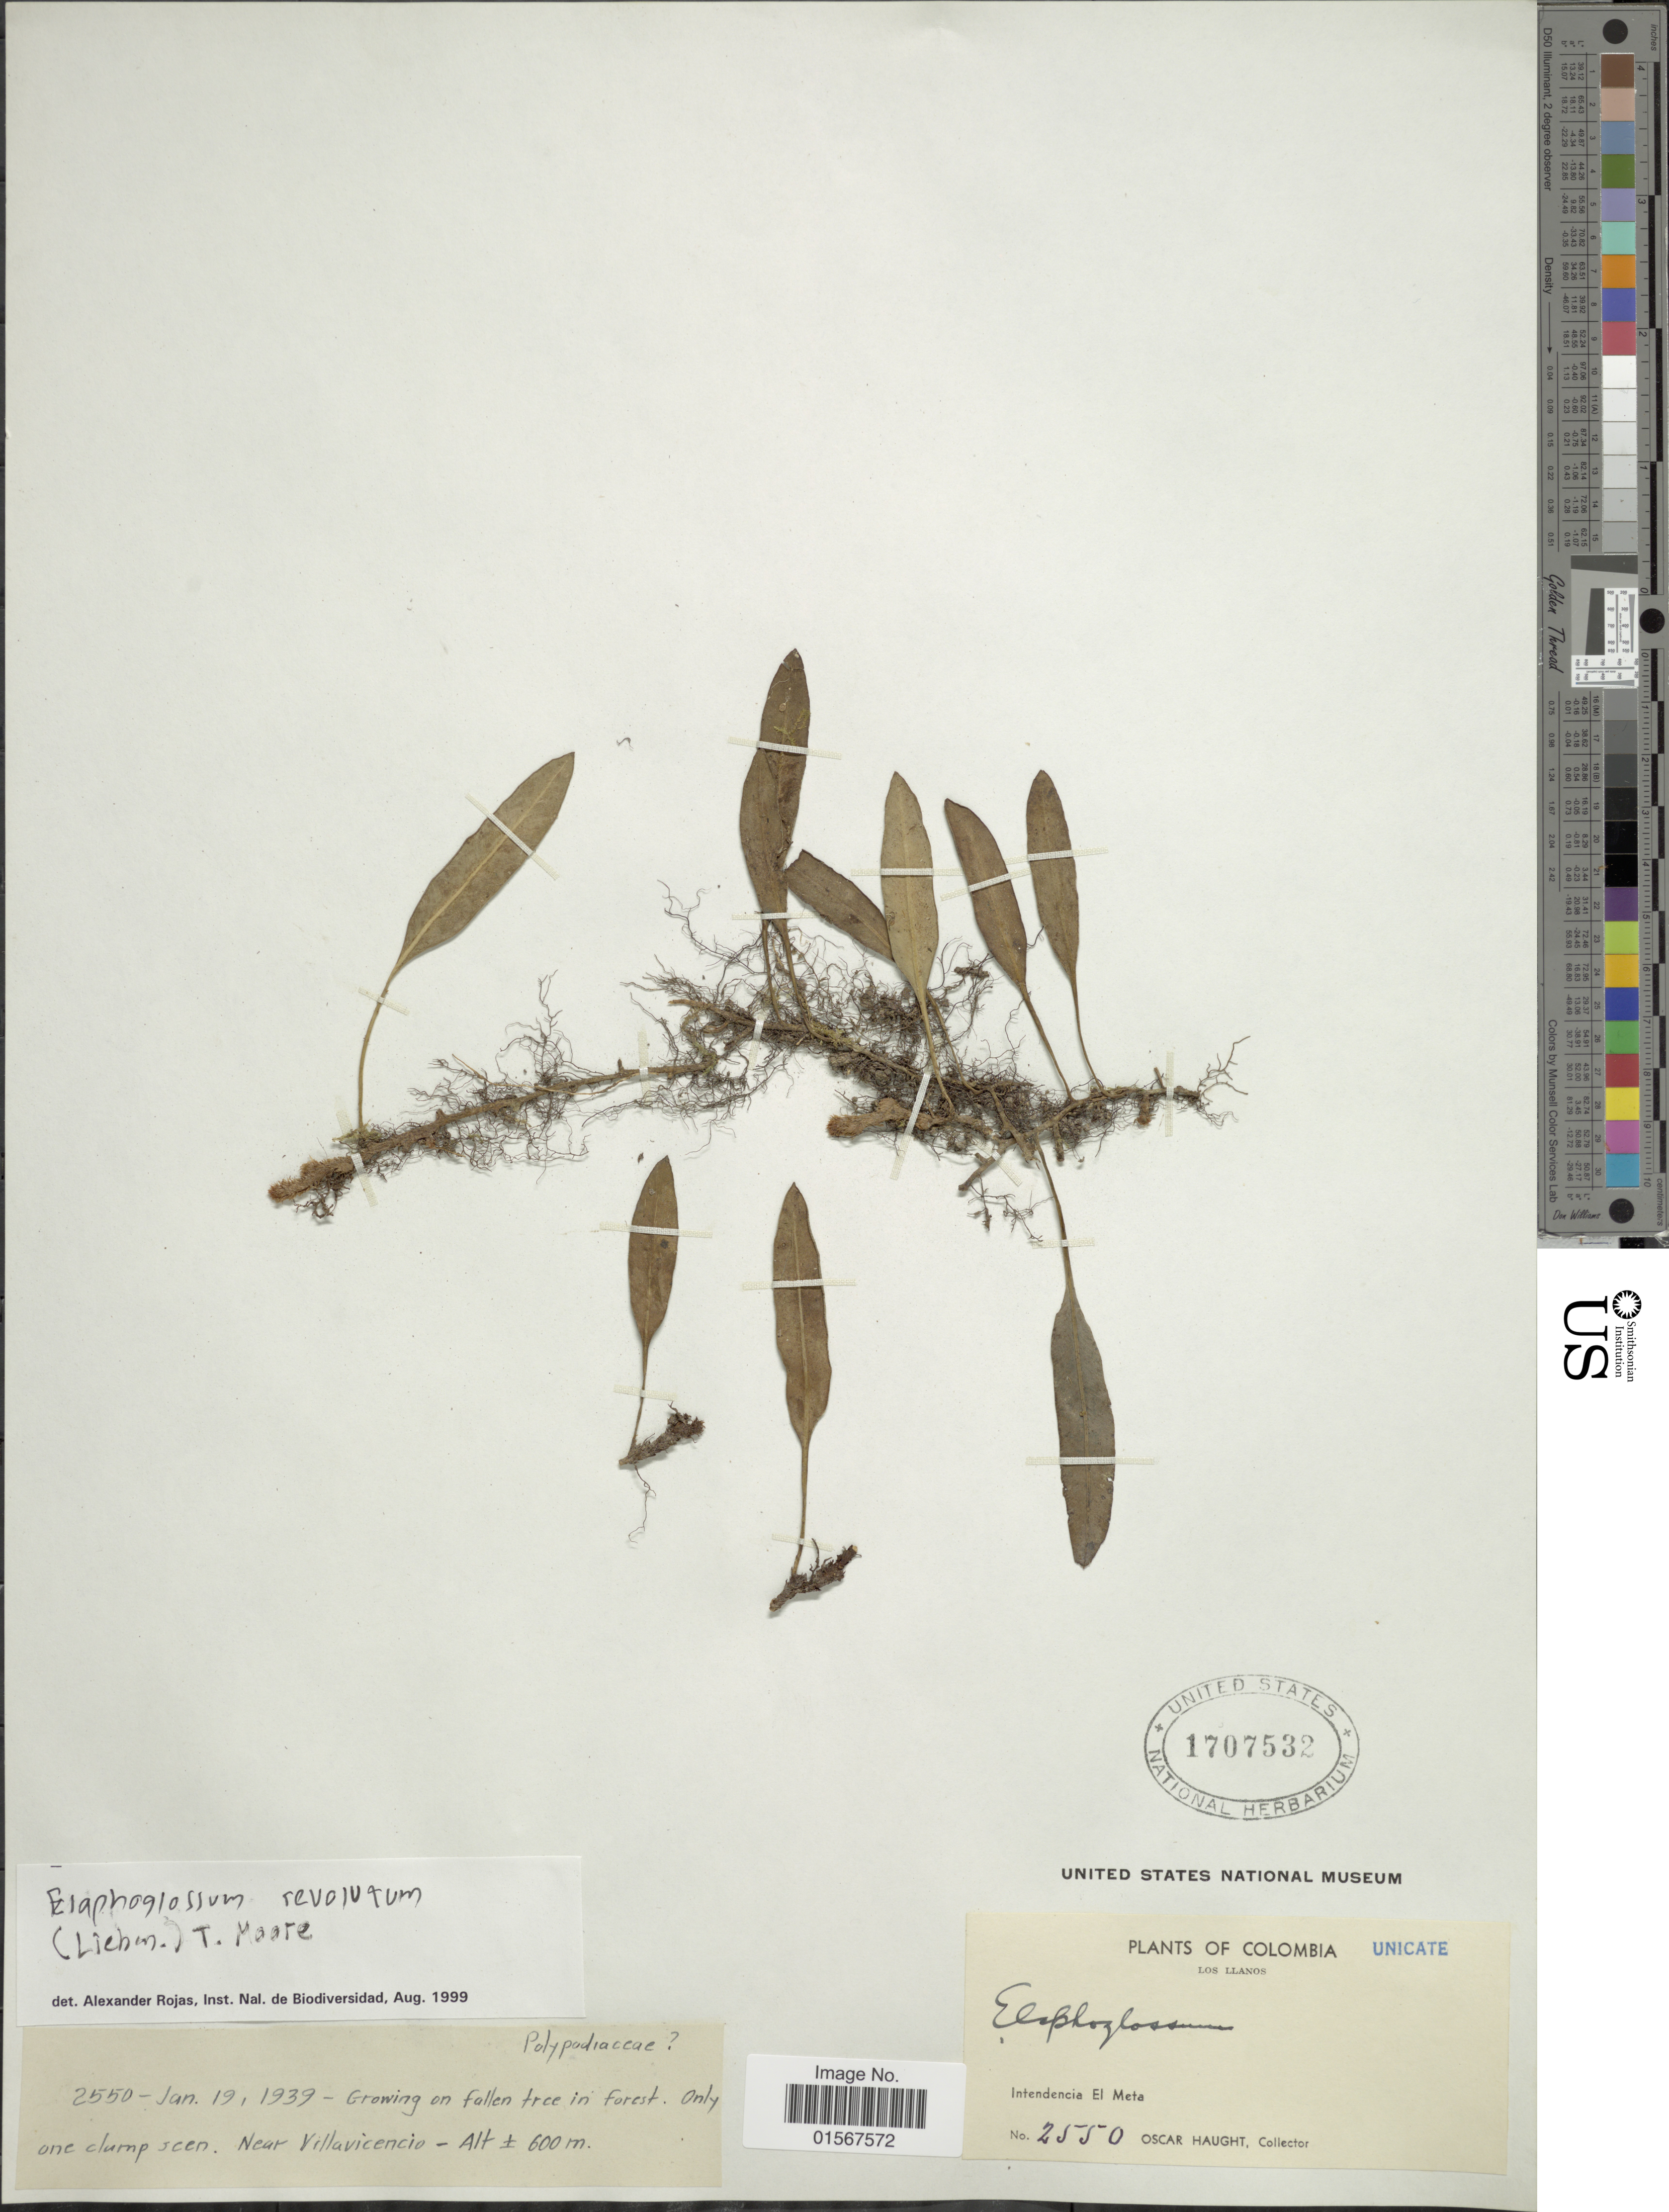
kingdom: Plantae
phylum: Tracheophyta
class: Polypodiopsida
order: Polypodiales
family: Dryopteridaceae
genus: Elaphoglossum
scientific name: Elaphoglossum revolutum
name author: (Liebm.) T. Moore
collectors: O. L. Haught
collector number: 2550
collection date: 1939-01-19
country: Colombia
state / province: Meta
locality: Los LLanos, Intendencia El Meta, near Villavicencio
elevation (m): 600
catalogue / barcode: US 1707532